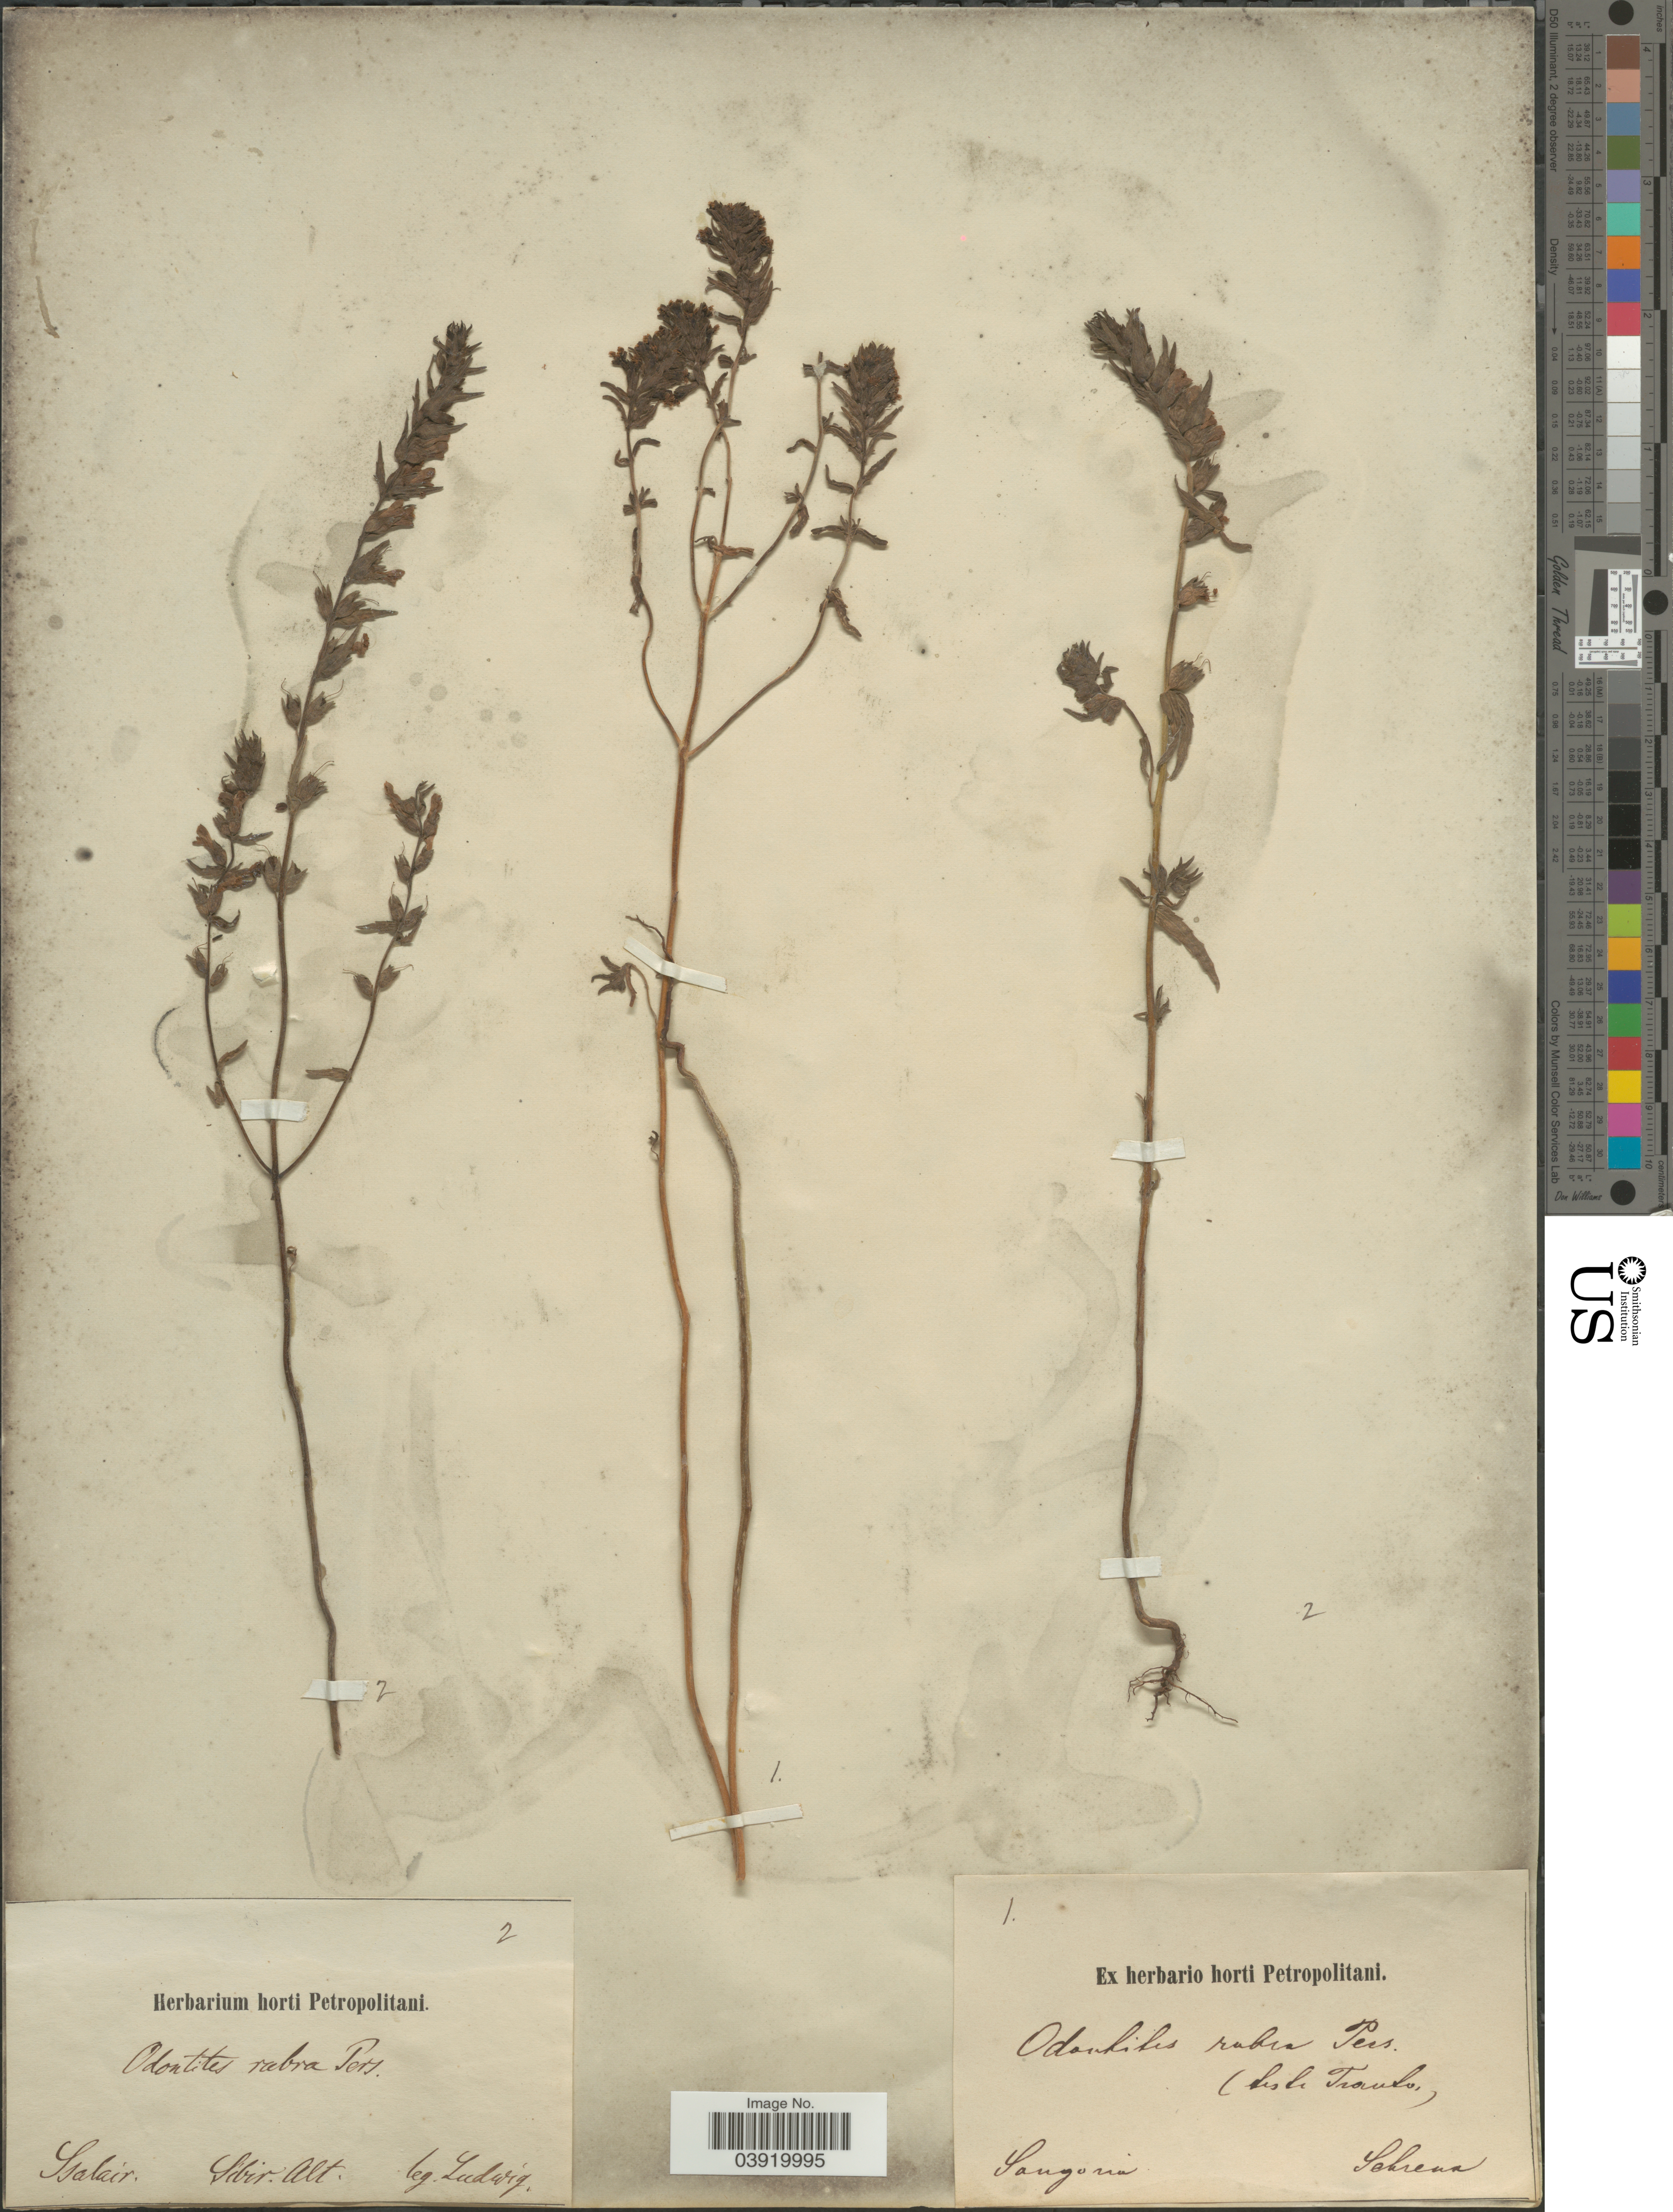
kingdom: Plantae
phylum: Tracheophyta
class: Magnoliopsida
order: Lamiales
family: Orobanchaceae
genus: Odontites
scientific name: Odontites vulgaris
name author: Moench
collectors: A.G. Schrenk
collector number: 1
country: Kazakhstan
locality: Songaria.